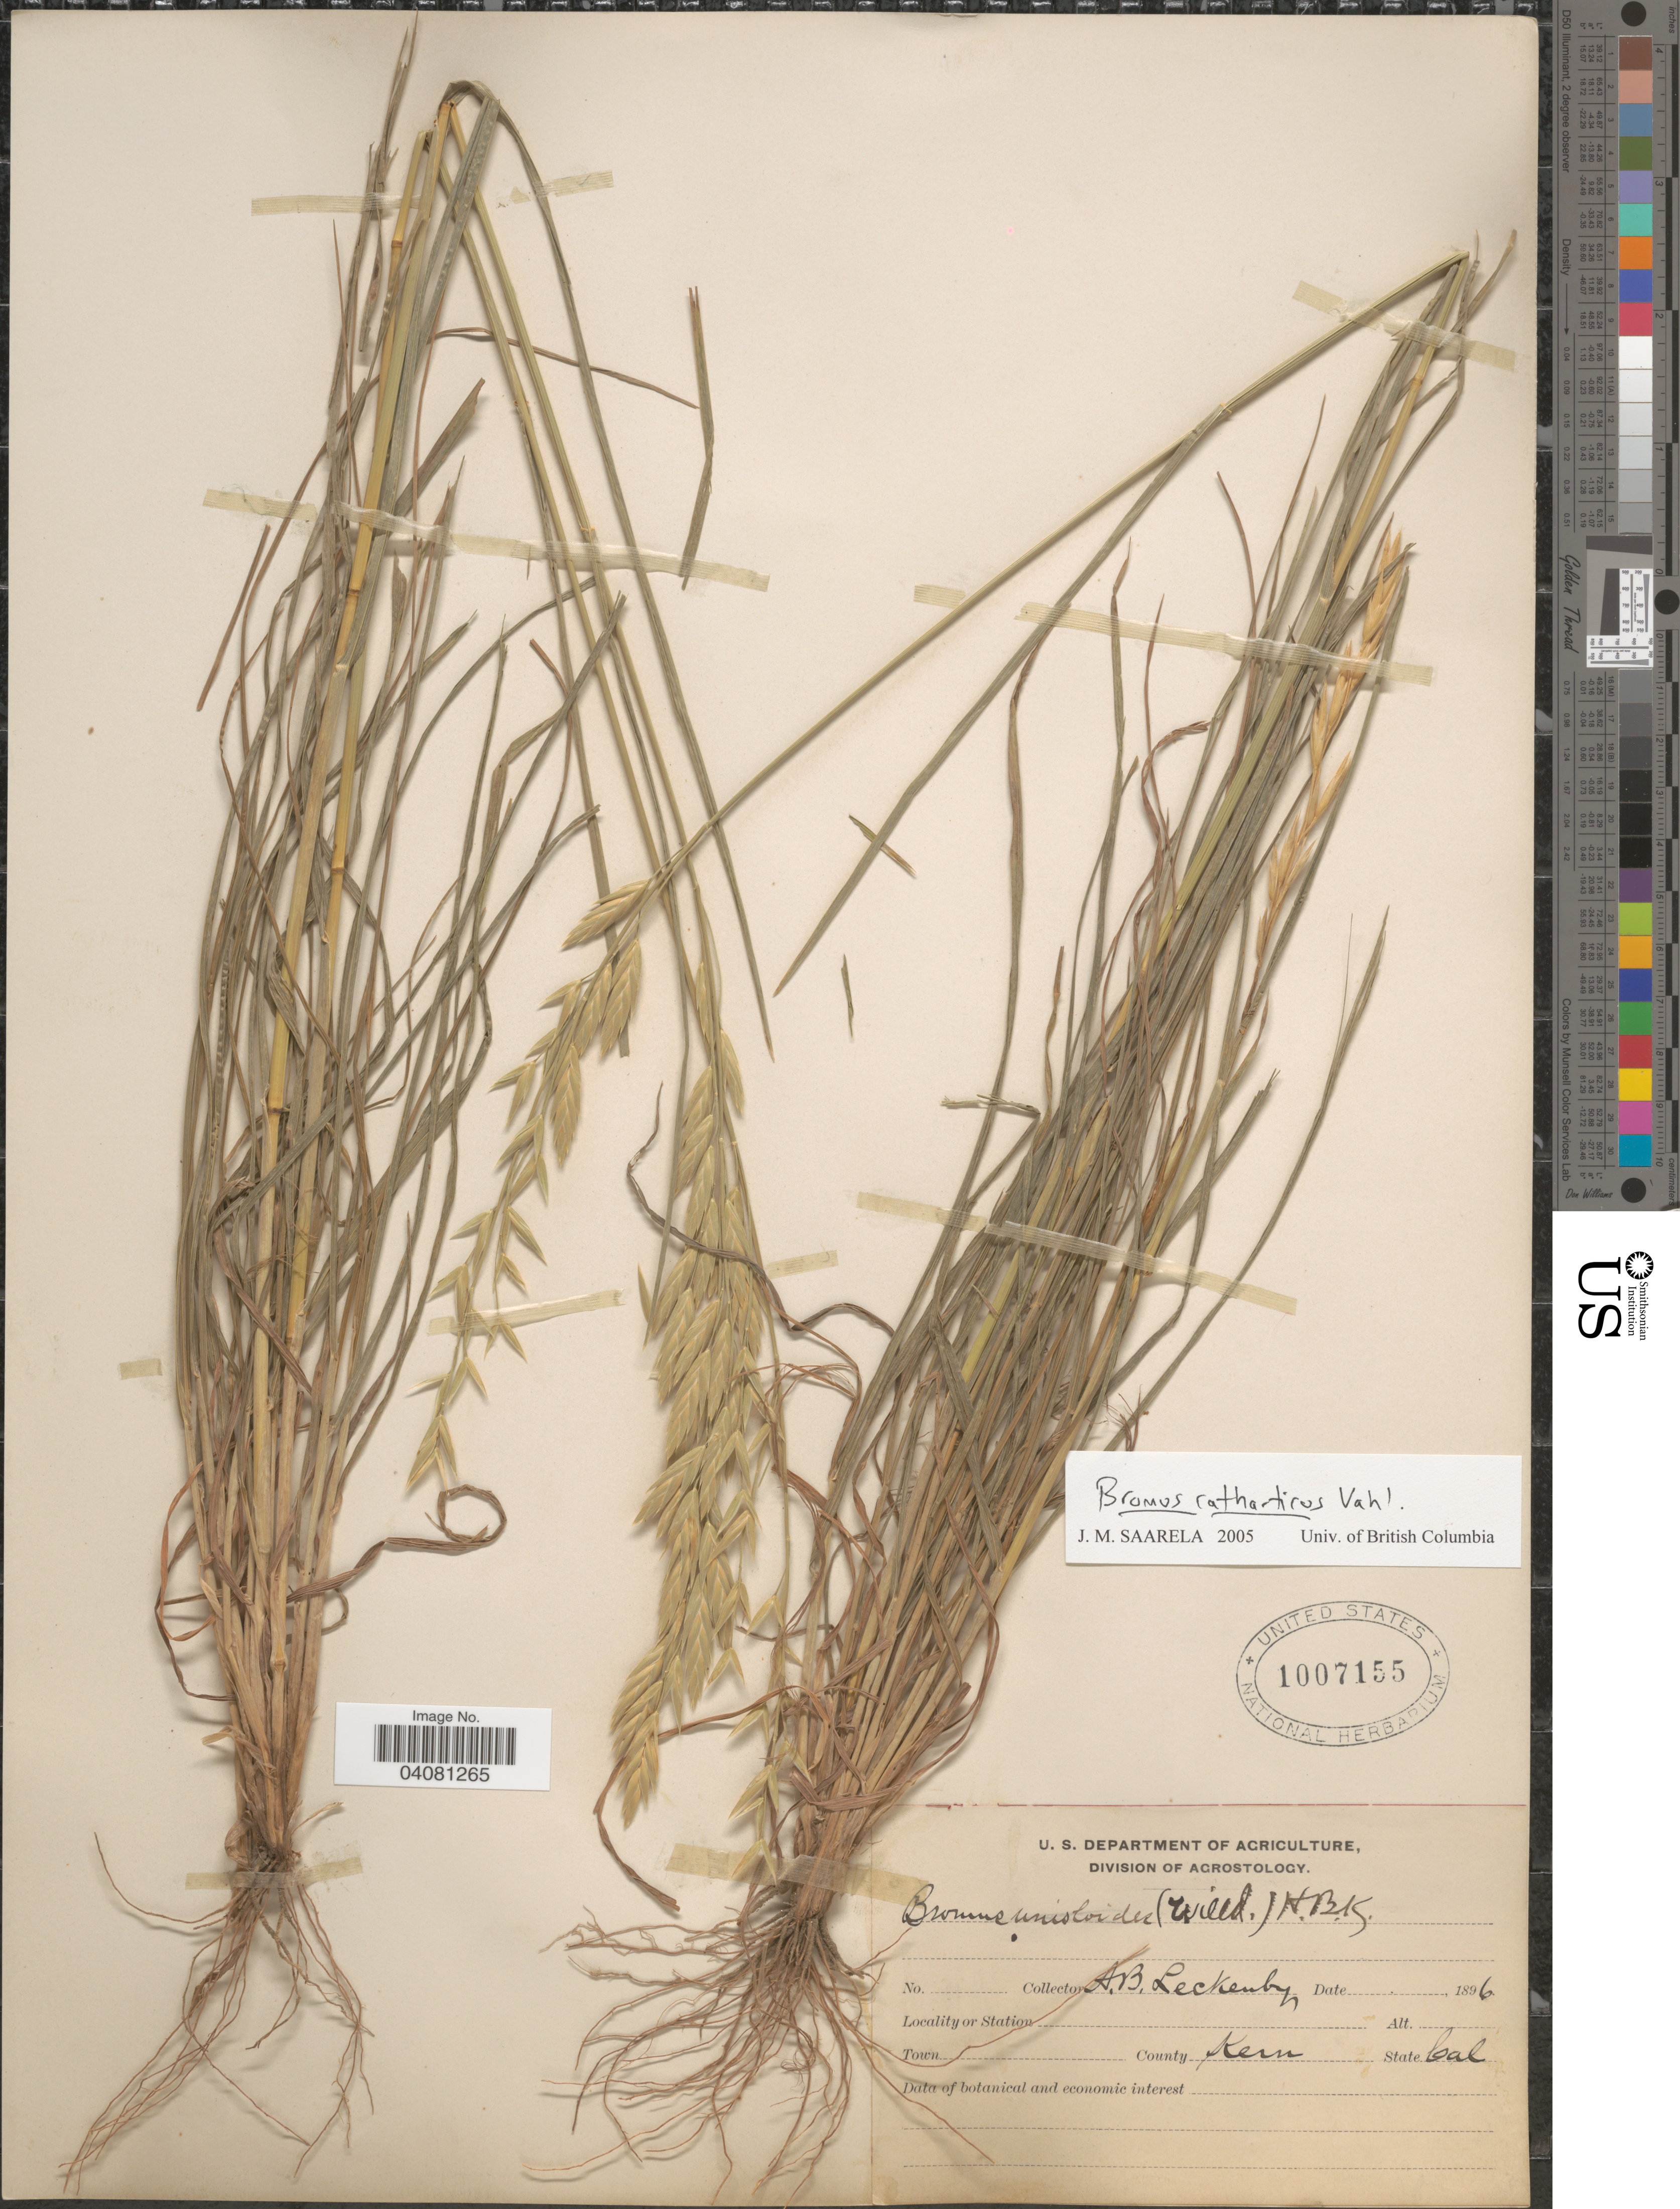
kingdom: Plantae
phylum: Tracheophyta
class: Liliopsida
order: Poales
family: Poaceae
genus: Bromus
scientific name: Bromus catharticus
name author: Vahl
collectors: A. Leckenby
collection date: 1896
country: United States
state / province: California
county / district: Kern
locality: County Kern.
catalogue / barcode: US 1007155